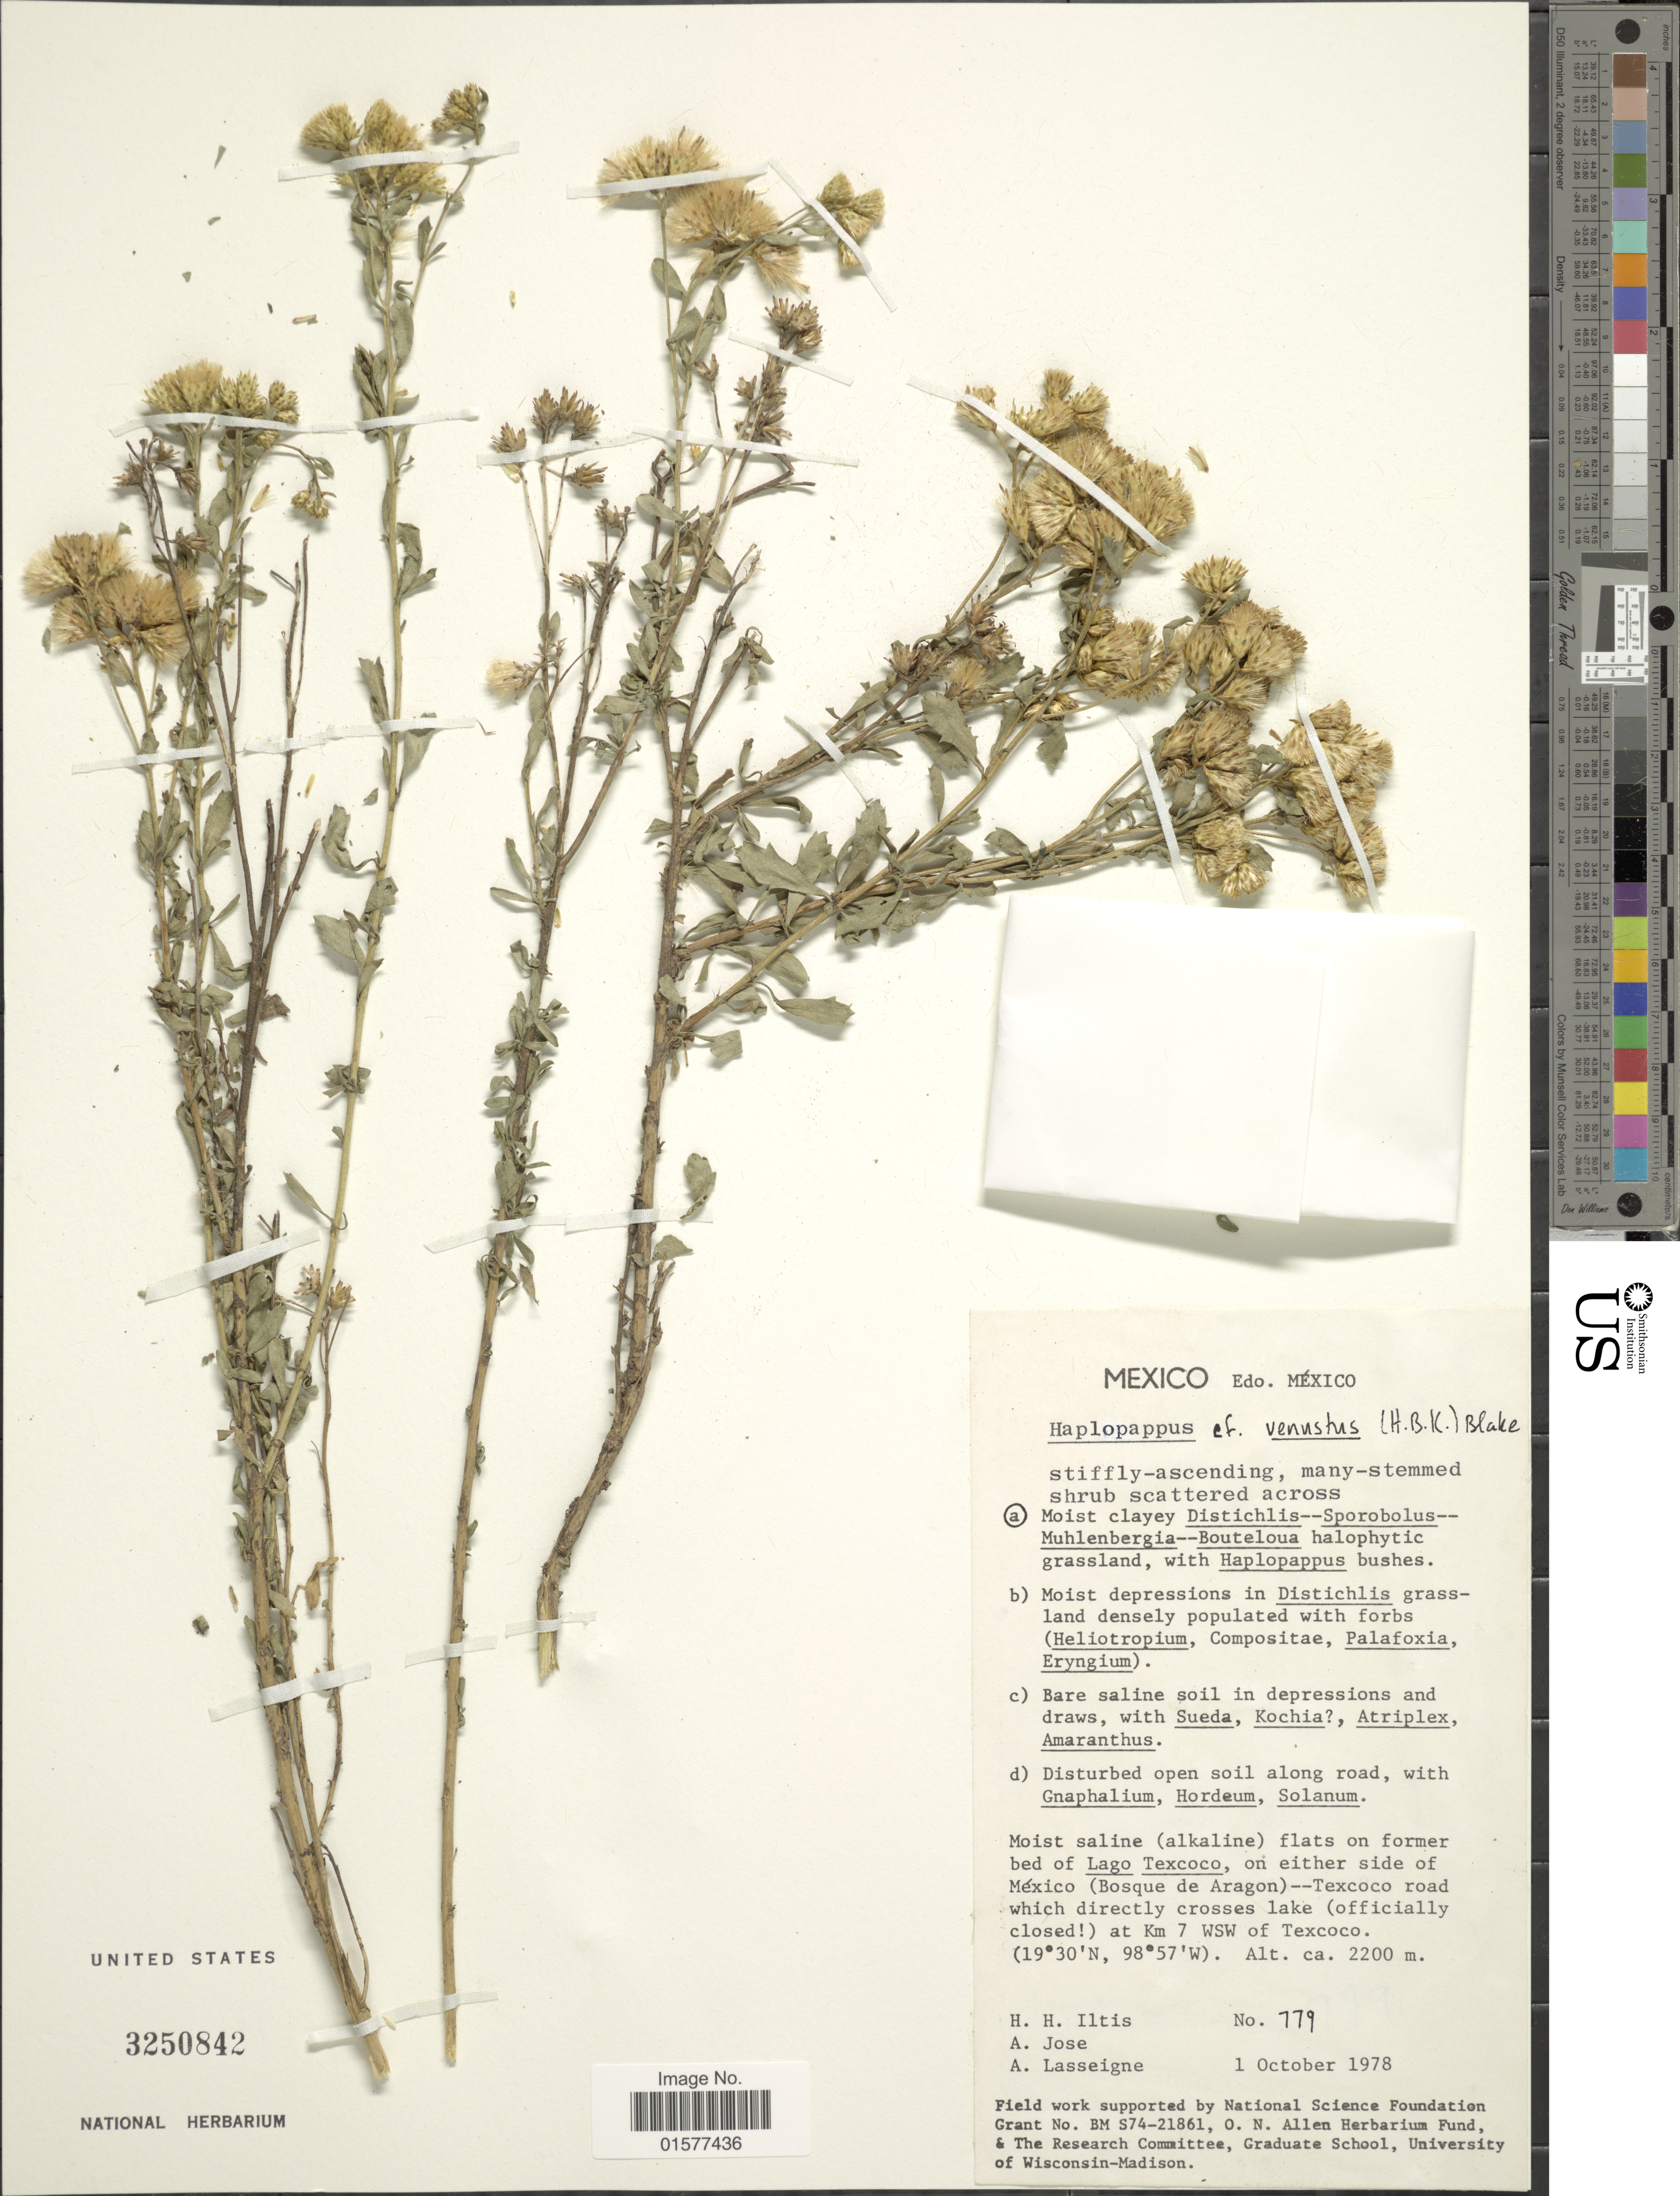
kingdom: Plantae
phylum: Tracheophyta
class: Magnoliopsida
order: Asterales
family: Asteraceae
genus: Isocoma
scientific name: Isocoma veneta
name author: (Kunth) Greene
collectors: H. H. Iltis, A. Jose & A. Lasseigne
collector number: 779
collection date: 1978-10-01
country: Mexico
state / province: México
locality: Flats on former bed of Lago Texcoco, on either side of Mexico (Bosque de Aragon), Texcoc road which directly crosses lake (officially closed) at Km 7 WSW of Texcoco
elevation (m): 2200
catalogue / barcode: US 3250842